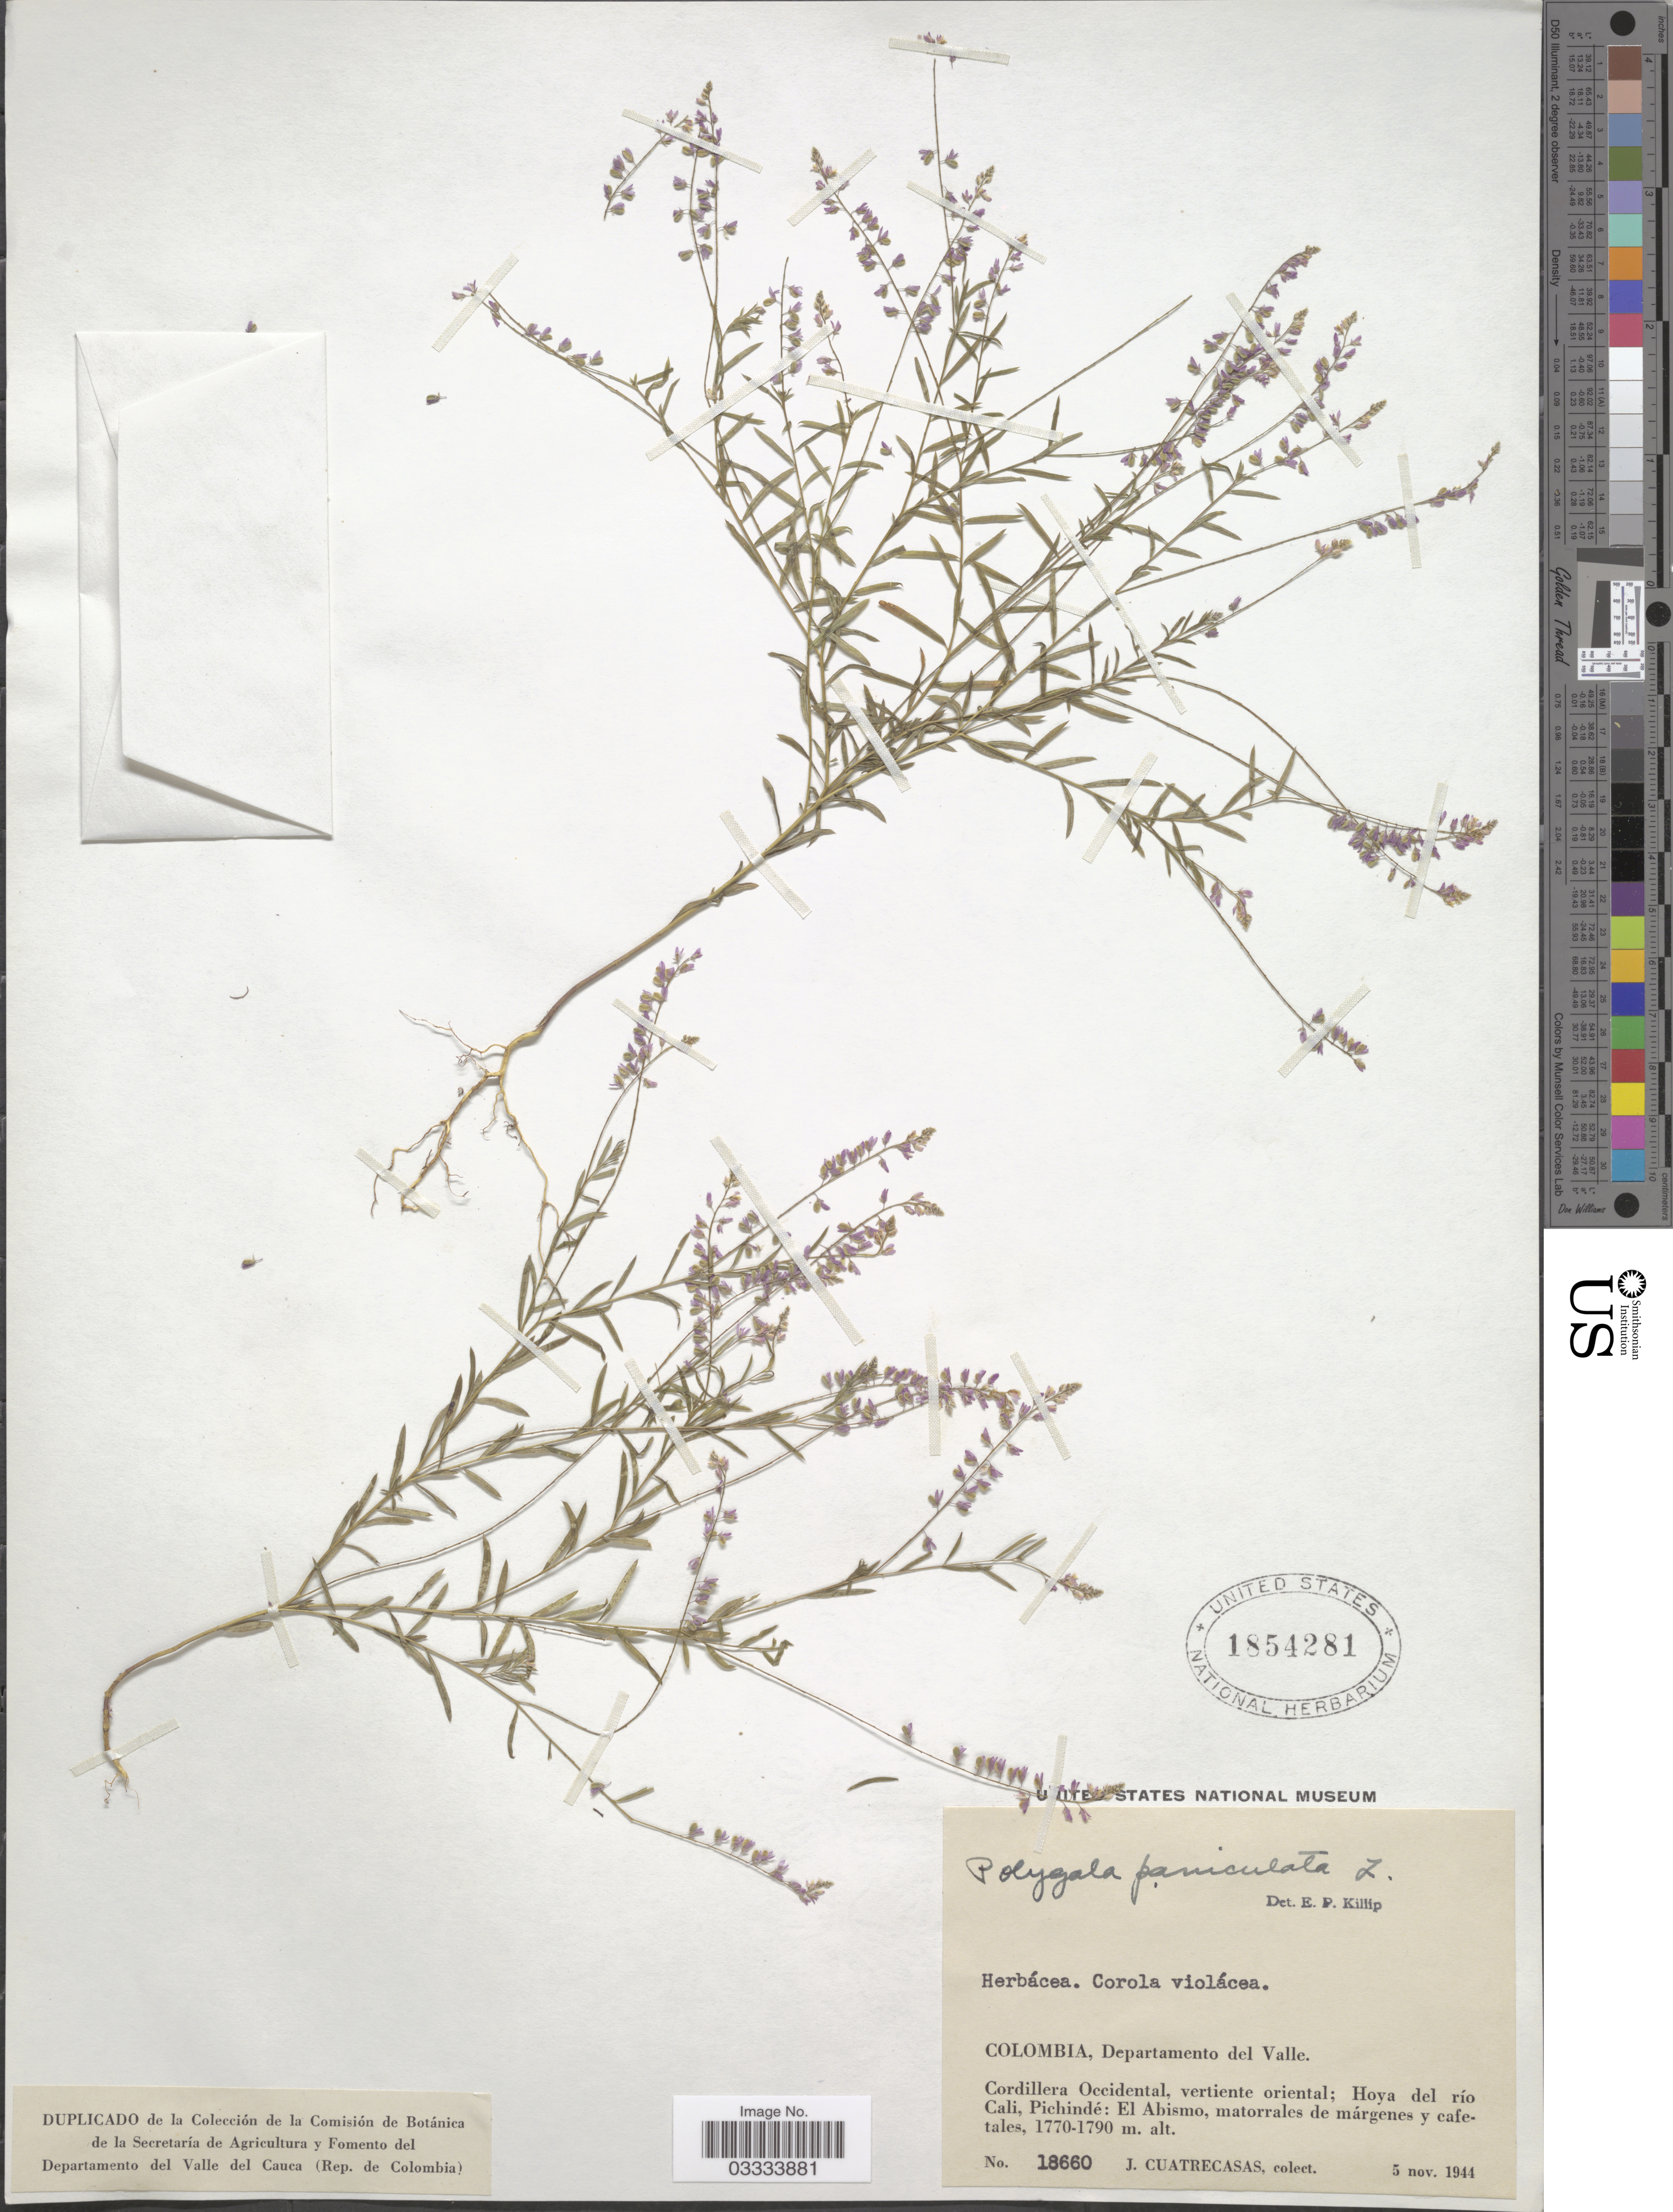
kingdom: Plantae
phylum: Tracheophyta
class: Magnoliopsida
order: Fabales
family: Polygalaceae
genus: Polygala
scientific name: Polygala paniculata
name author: L.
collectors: J. Cuatrecasas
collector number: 18660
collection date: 1944-11-05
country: Colombia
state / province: Valle del Cauca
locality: Departamento del Valle. Cordillera Occidental, vertiente oriental; Hoya del río Cali, Pichindé: El Abismo, matorrales de márgenes y cafetales.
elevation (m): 1770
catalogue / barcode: US 1854281